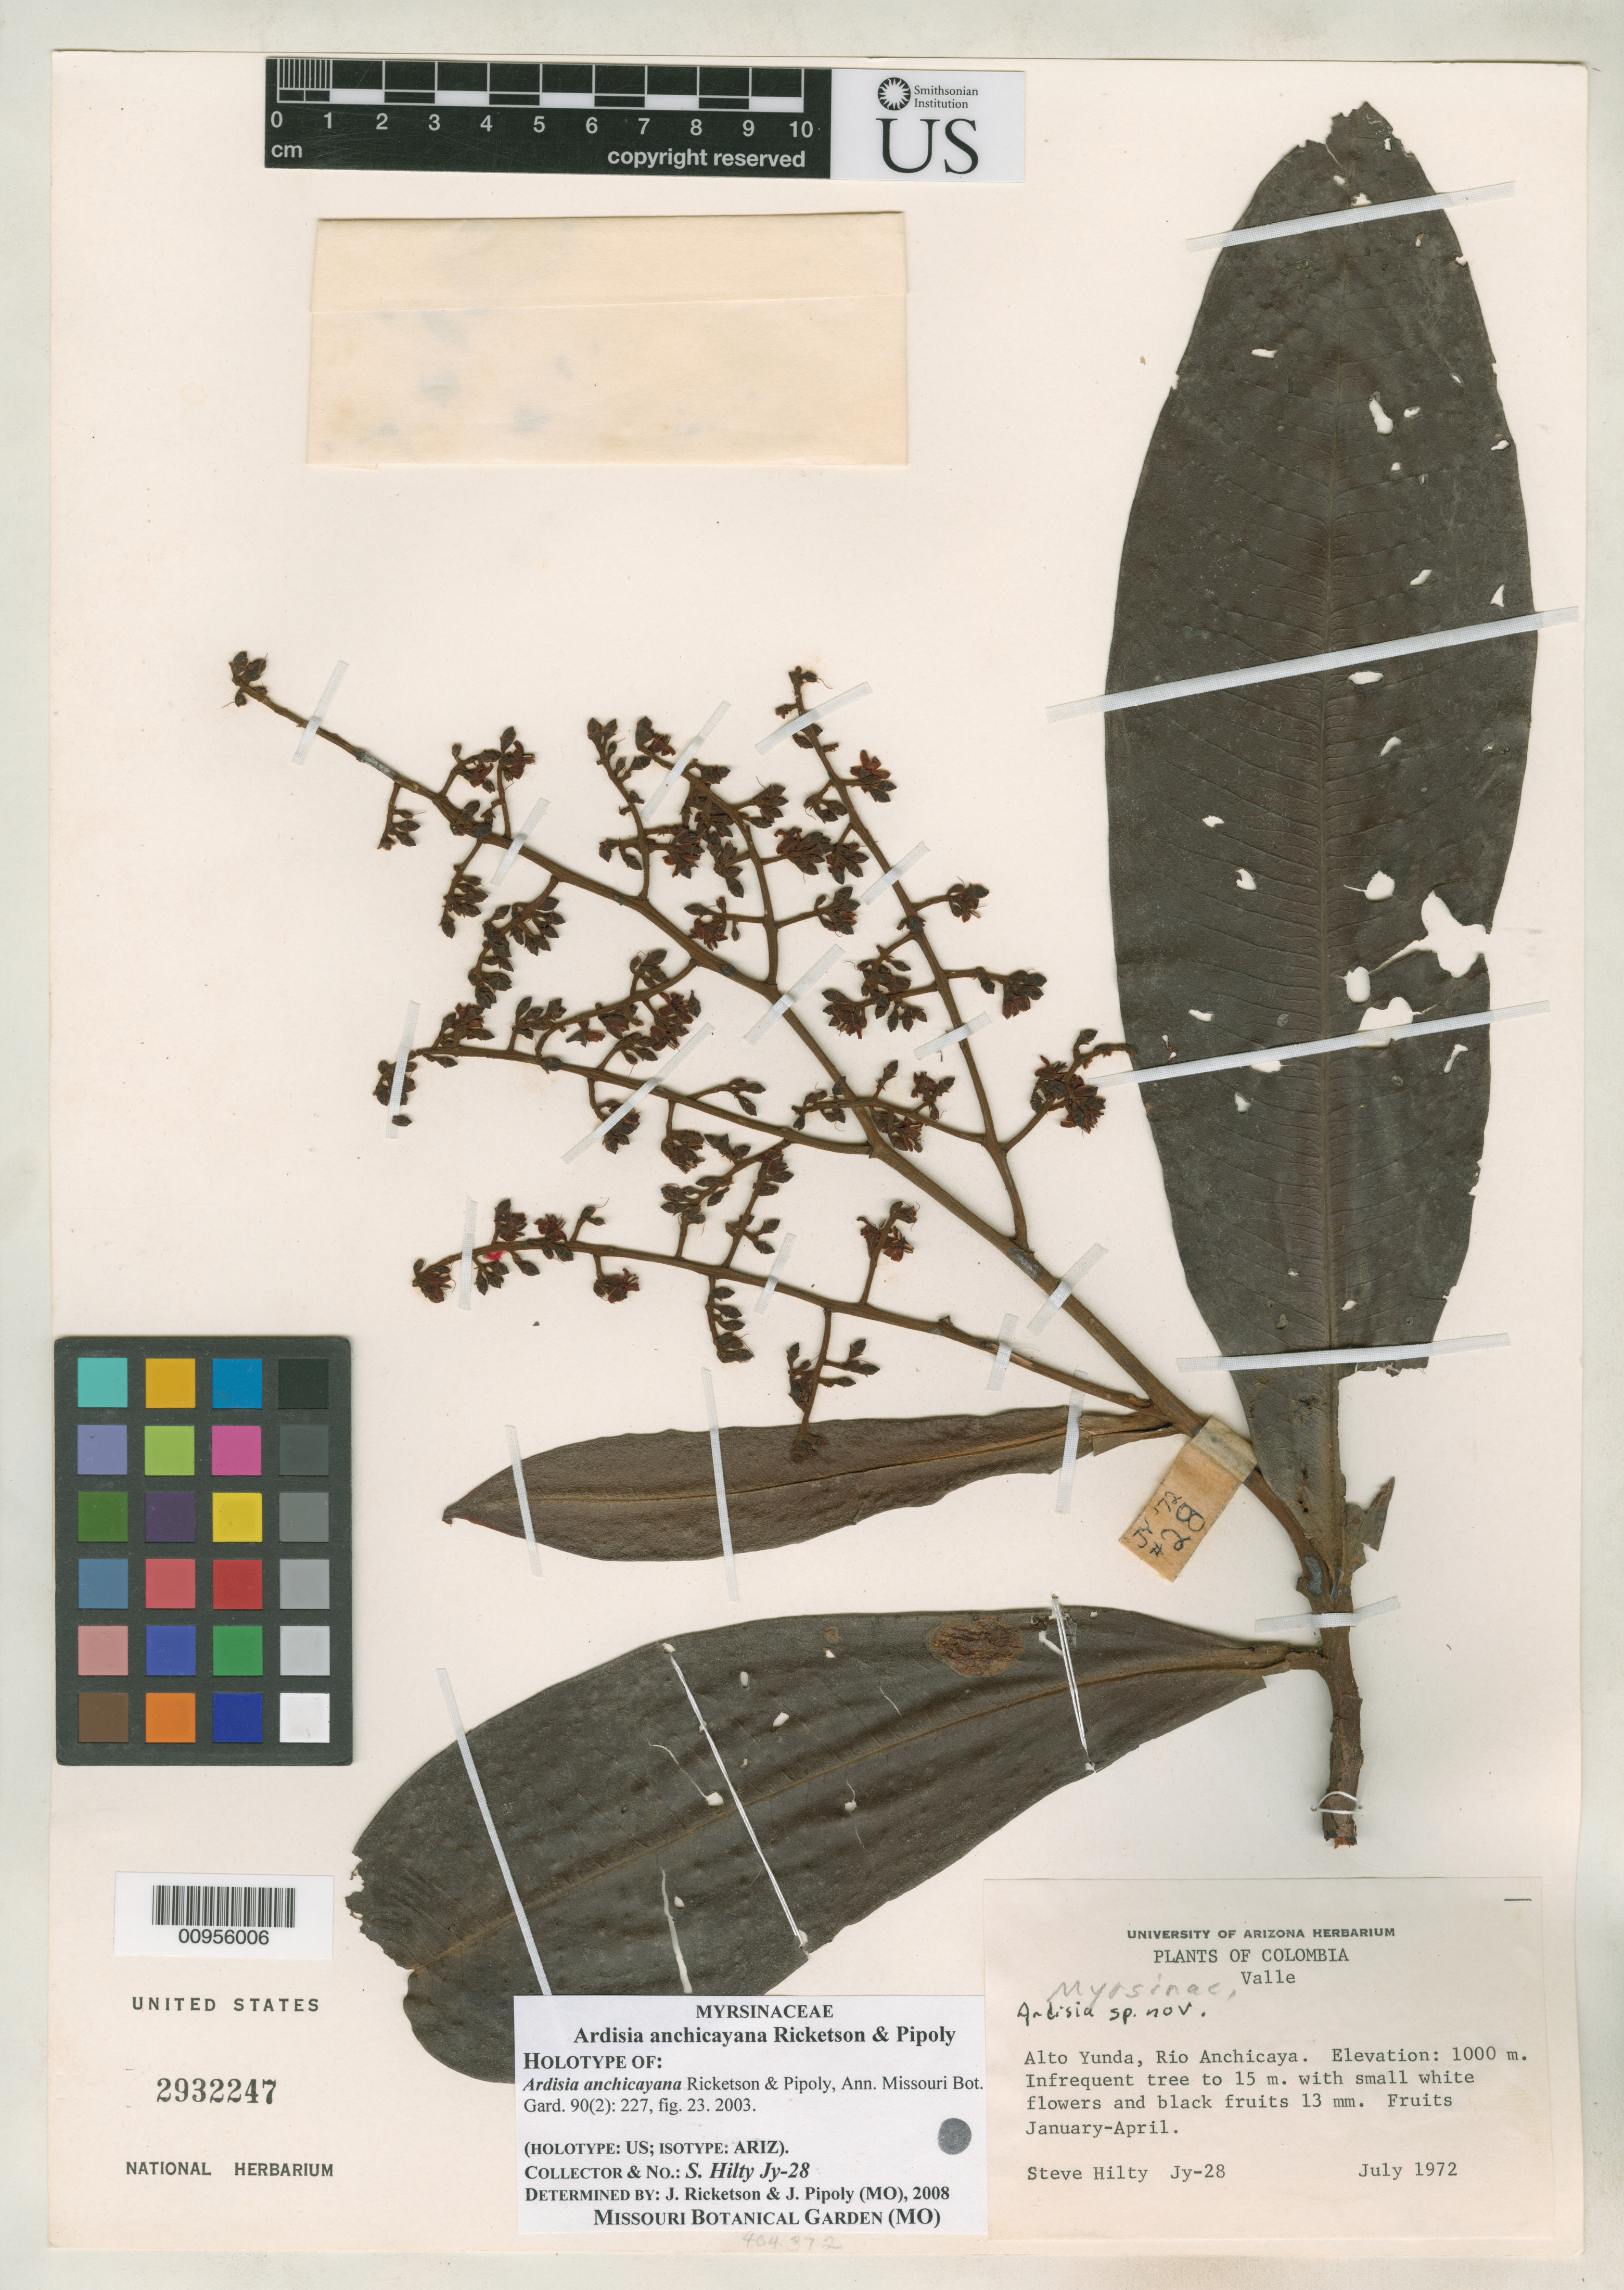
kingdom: Plantae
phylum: Tracheophyta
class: Magnoliopsida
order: Ericales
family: Primulaceae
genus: Ardisia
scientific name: Ardisia anchicayana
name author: Ricketson & Pipoly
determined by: Pipoly, J. J.; Ricketson, J. M.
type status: Holotype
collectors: S. Hilty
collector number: Jy-28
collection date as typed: Jul 1972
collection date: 1972-07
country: Colombia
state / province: Valle del Cauca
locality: Alto Yunda, Rio Anchicaya.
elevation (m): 1000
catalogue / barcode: US 2932247